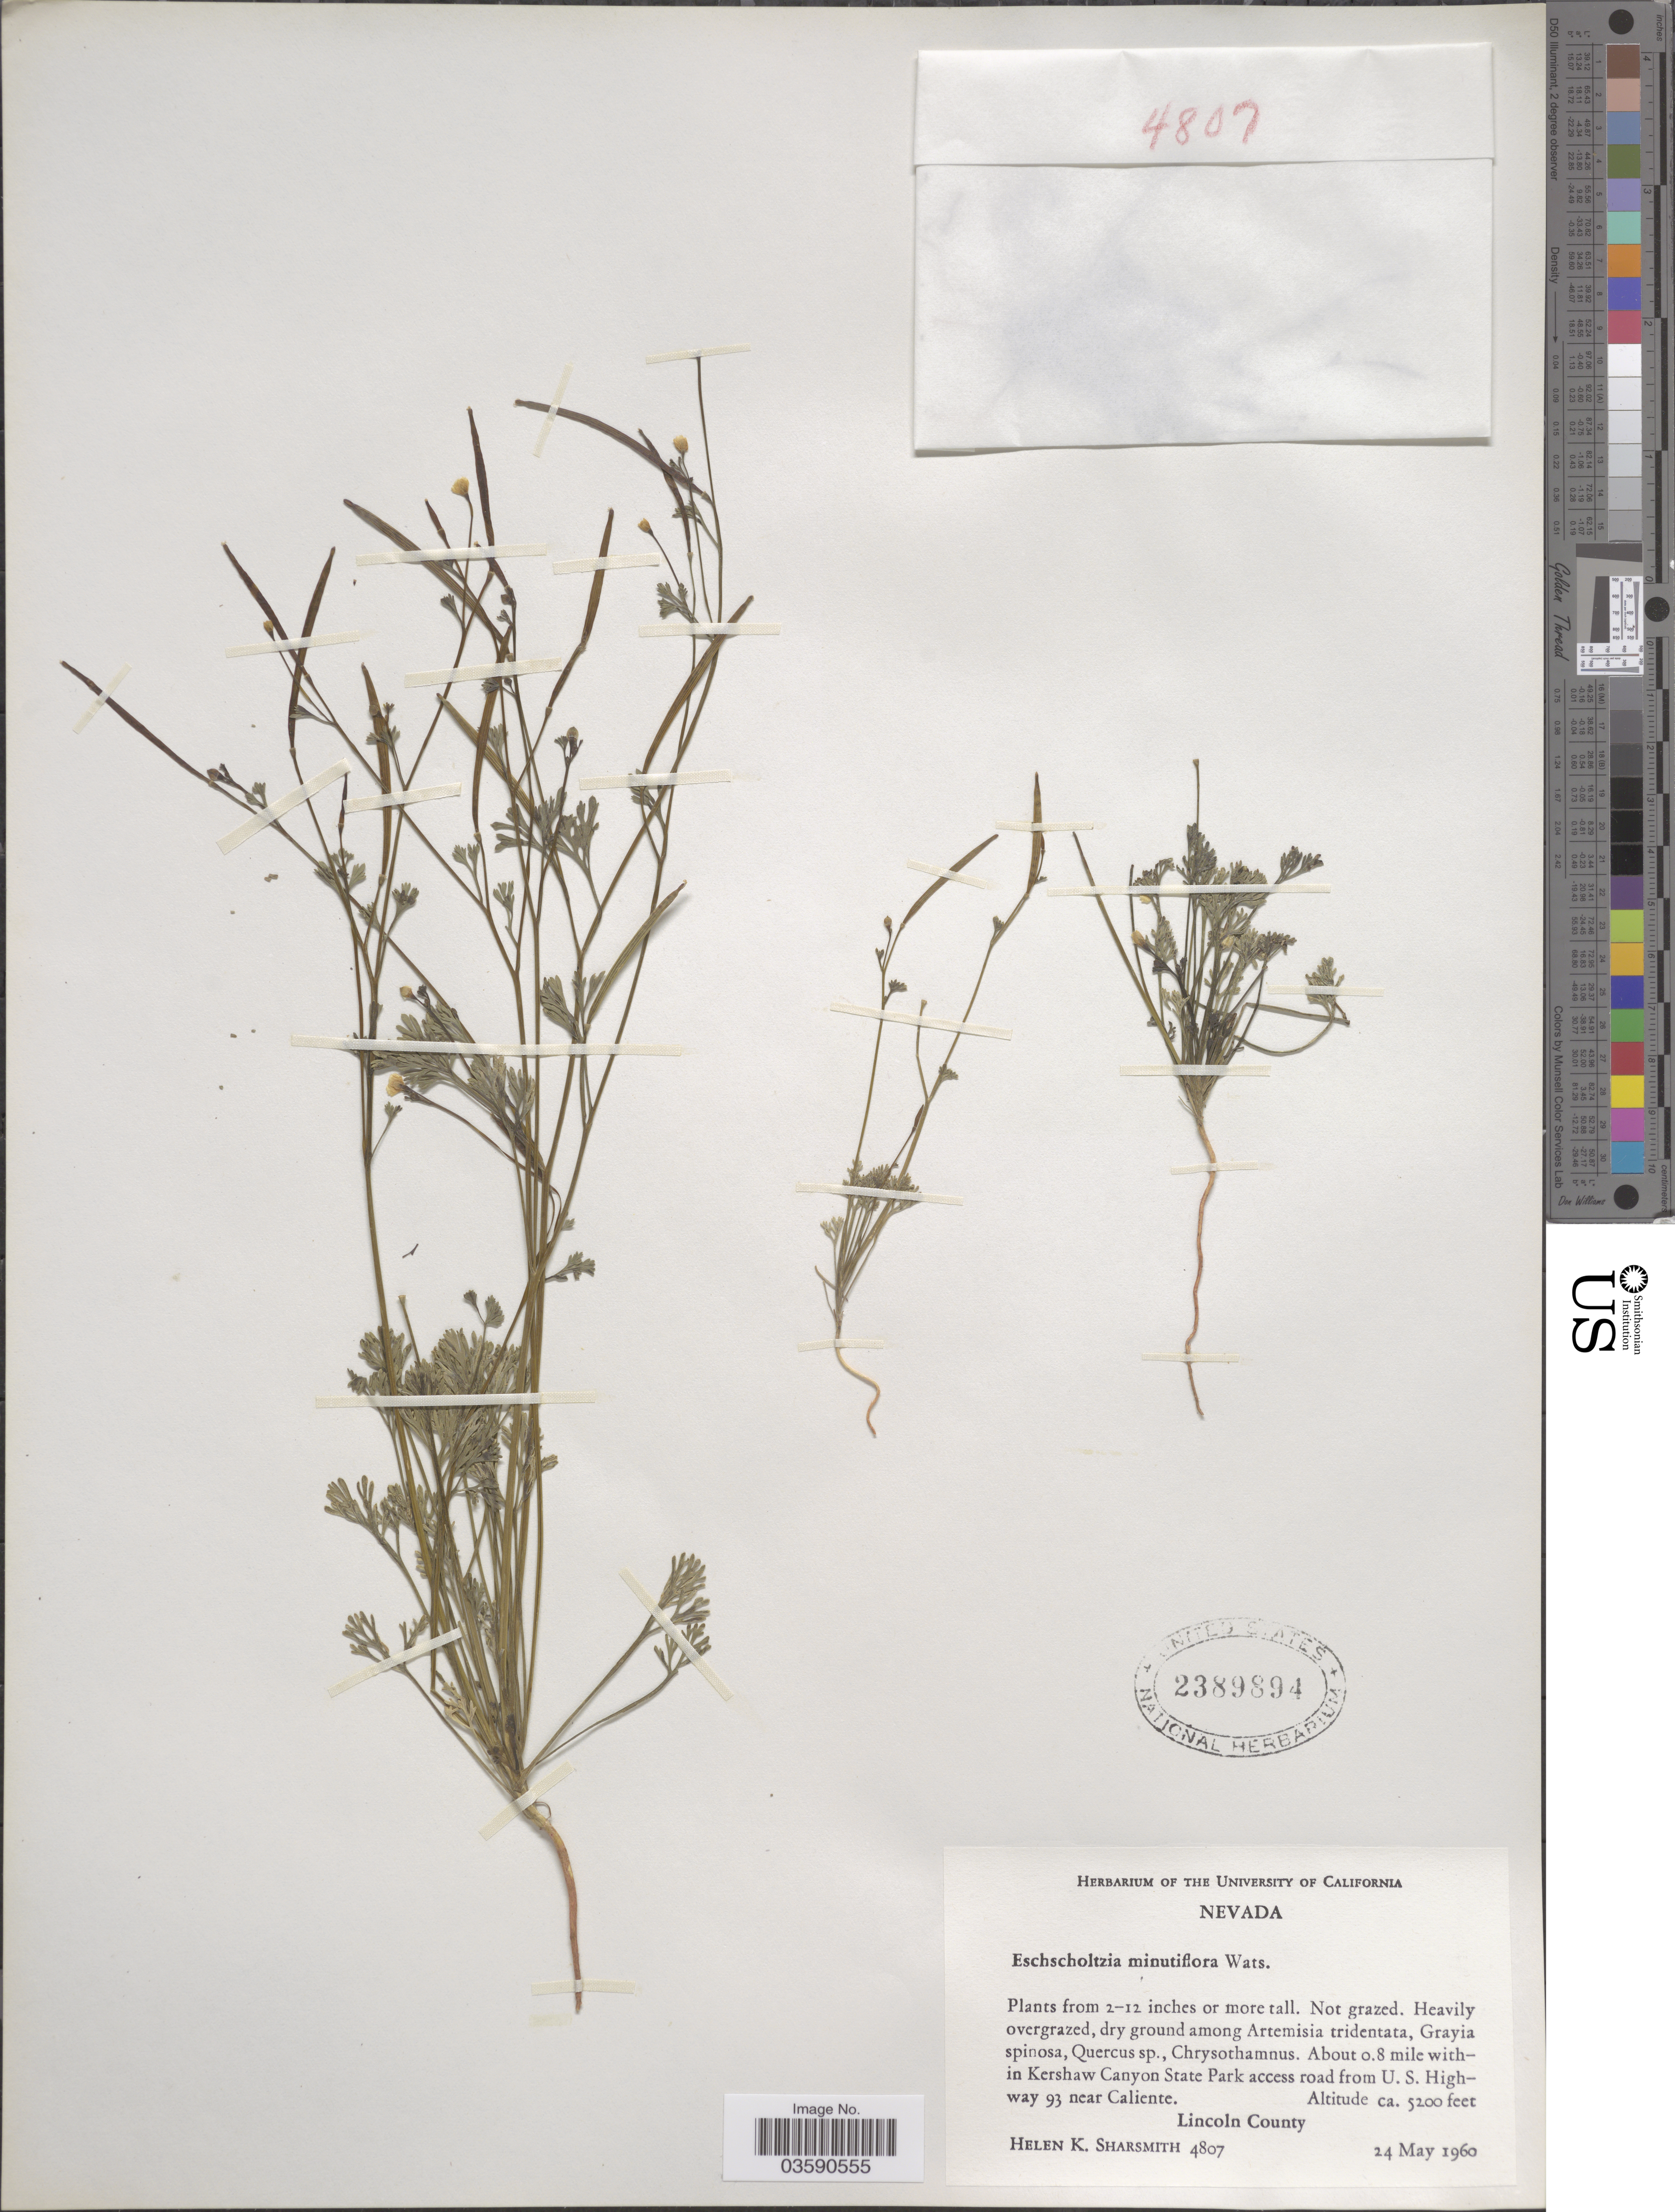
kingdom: Plantae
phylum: Tracheophyta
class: Magnoliopsida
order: Ranunculales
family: Papaveraceae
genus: Eschscholzia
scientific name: Eschscholzia minutiflora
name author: S. Watson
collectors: H. Sharsmith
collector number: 4807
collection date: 1960-05-24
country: United States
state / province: Nevada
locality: About 0.8 mile within Kershaw Canyon State Park access road from U.S. Highway 93 near Caliente. Lincoln County.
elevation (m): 1585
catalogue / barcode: US 2389894